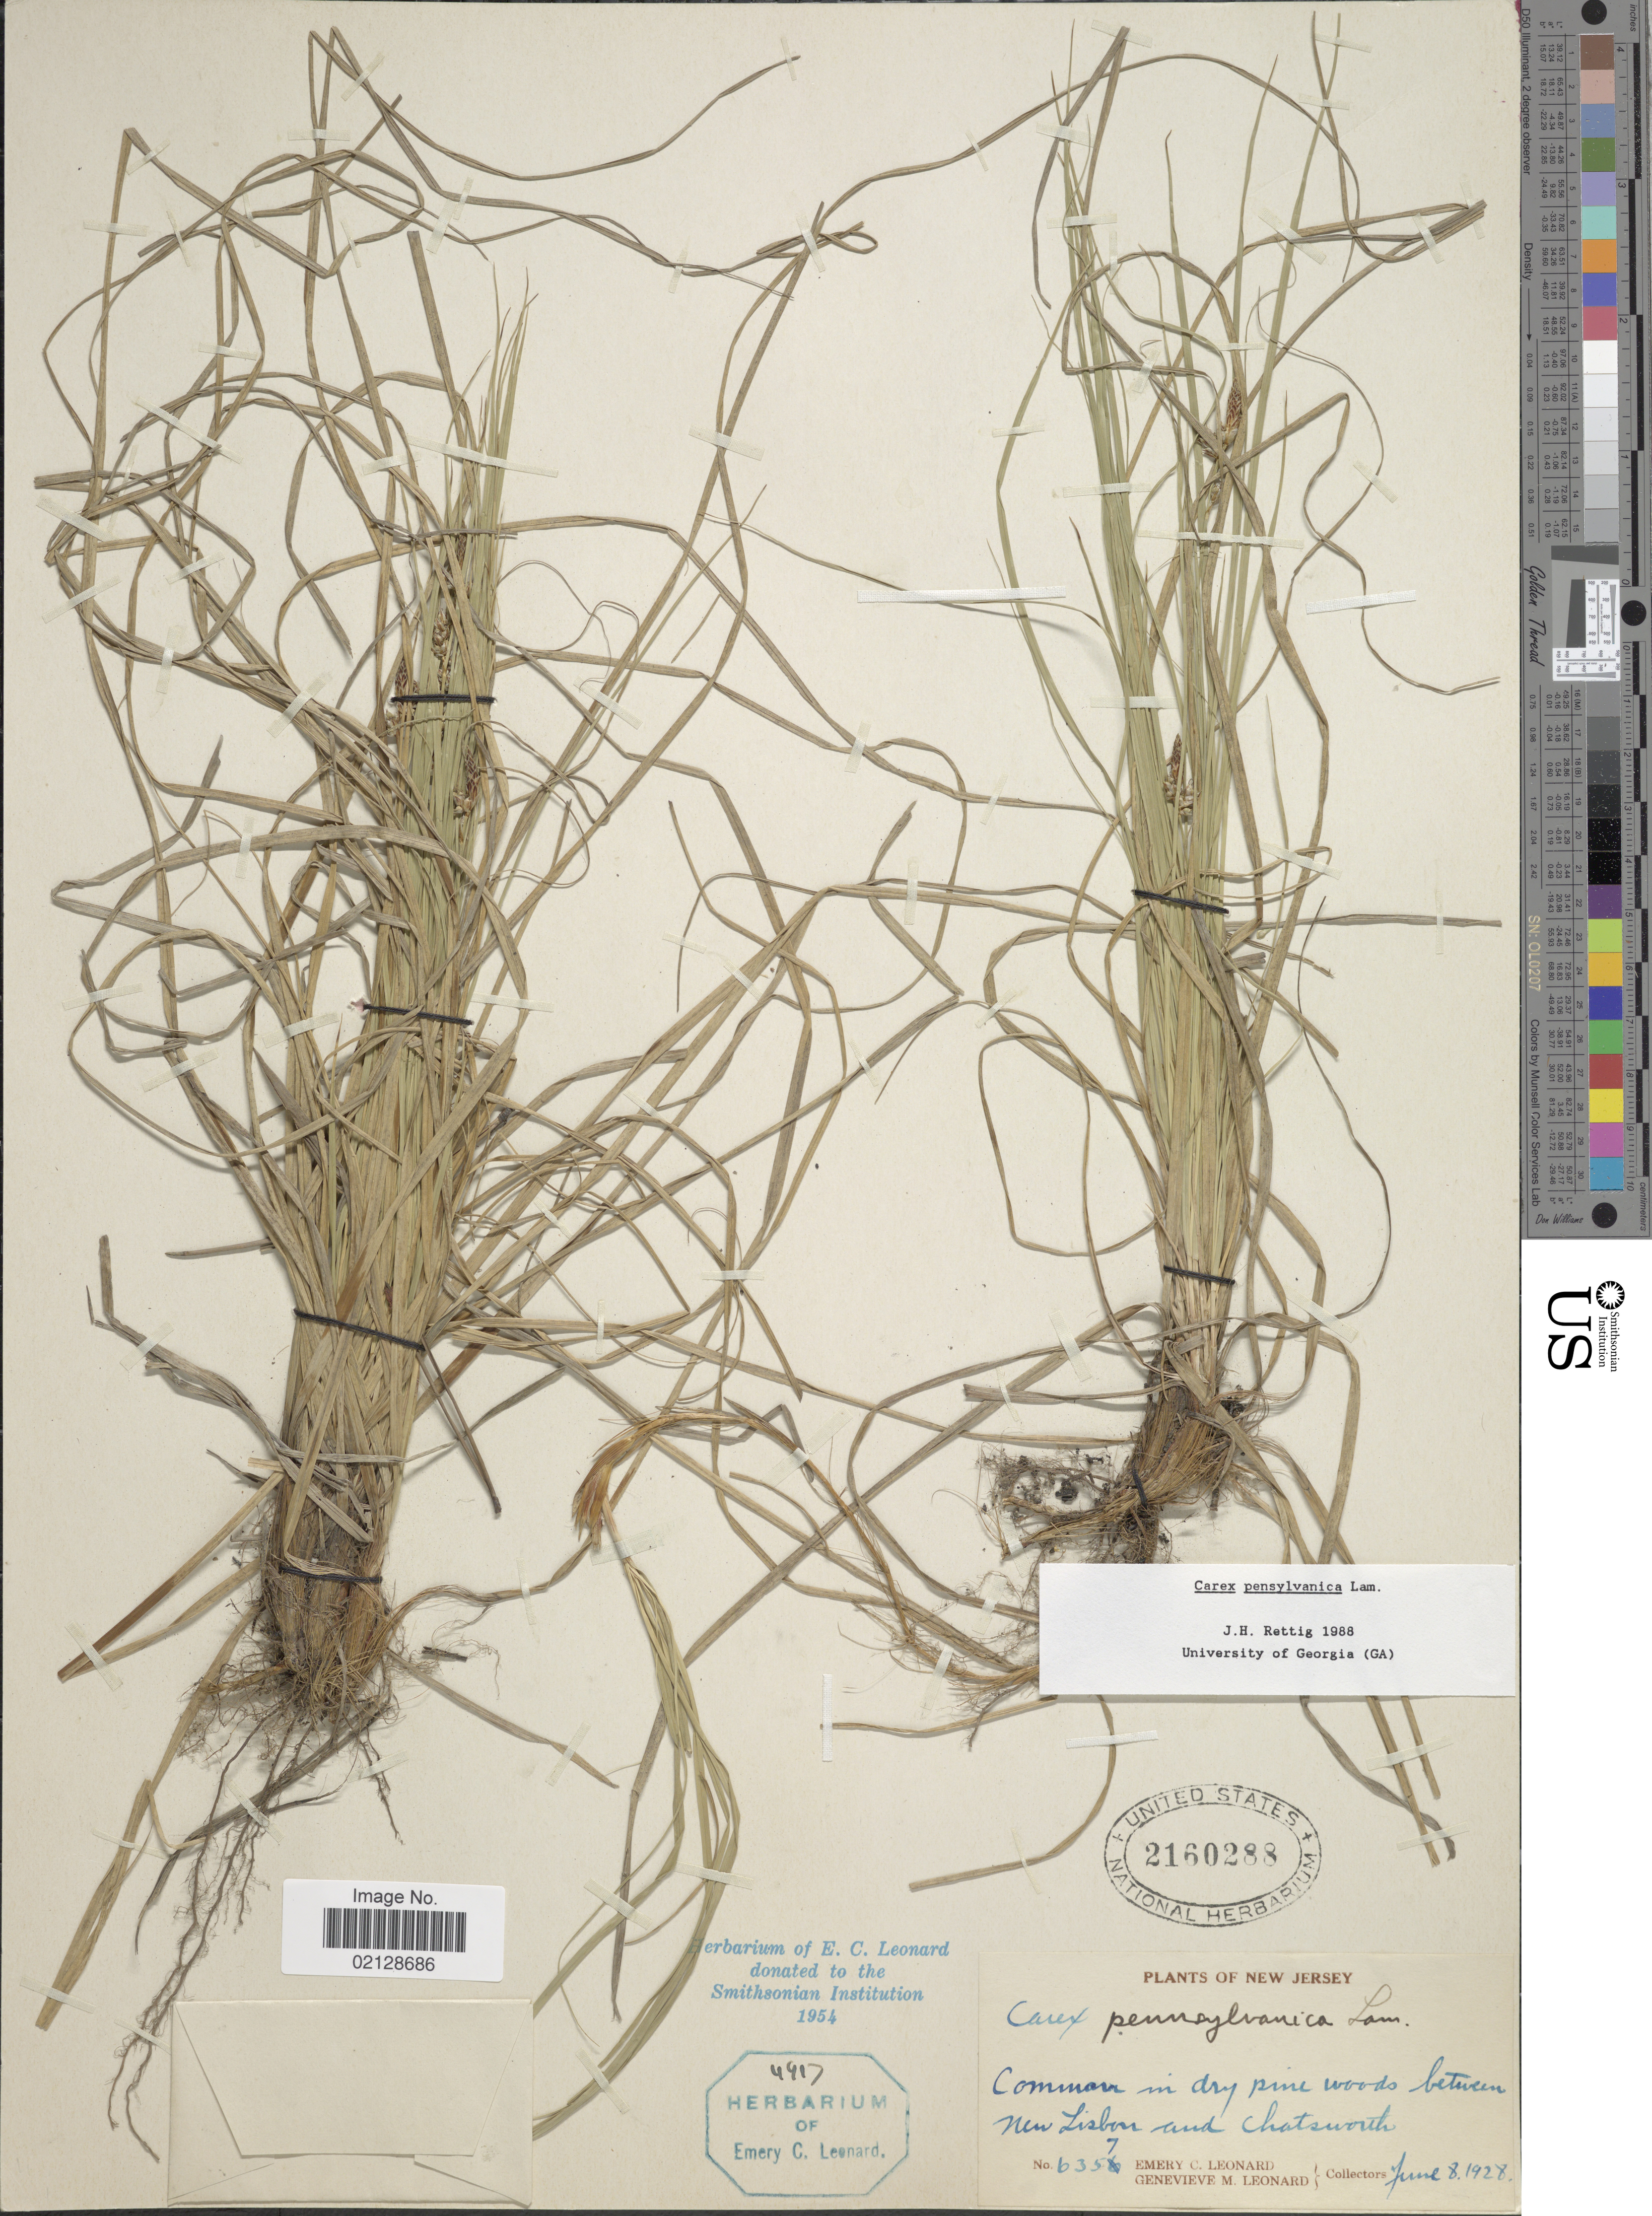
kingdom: Plantae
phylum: Tracheophyta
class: Liliopsida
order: Poales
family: Cyperaceae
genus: Carex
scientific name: Carex pensylvanica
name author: Lam.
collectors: E. C. Leonard & G. M. Leonard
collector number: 6357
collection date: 1928-06-08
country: United States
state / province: New Jersey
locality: Common in dry pine woods between New Lisbor and Chatsworth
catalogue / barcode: US 2160288